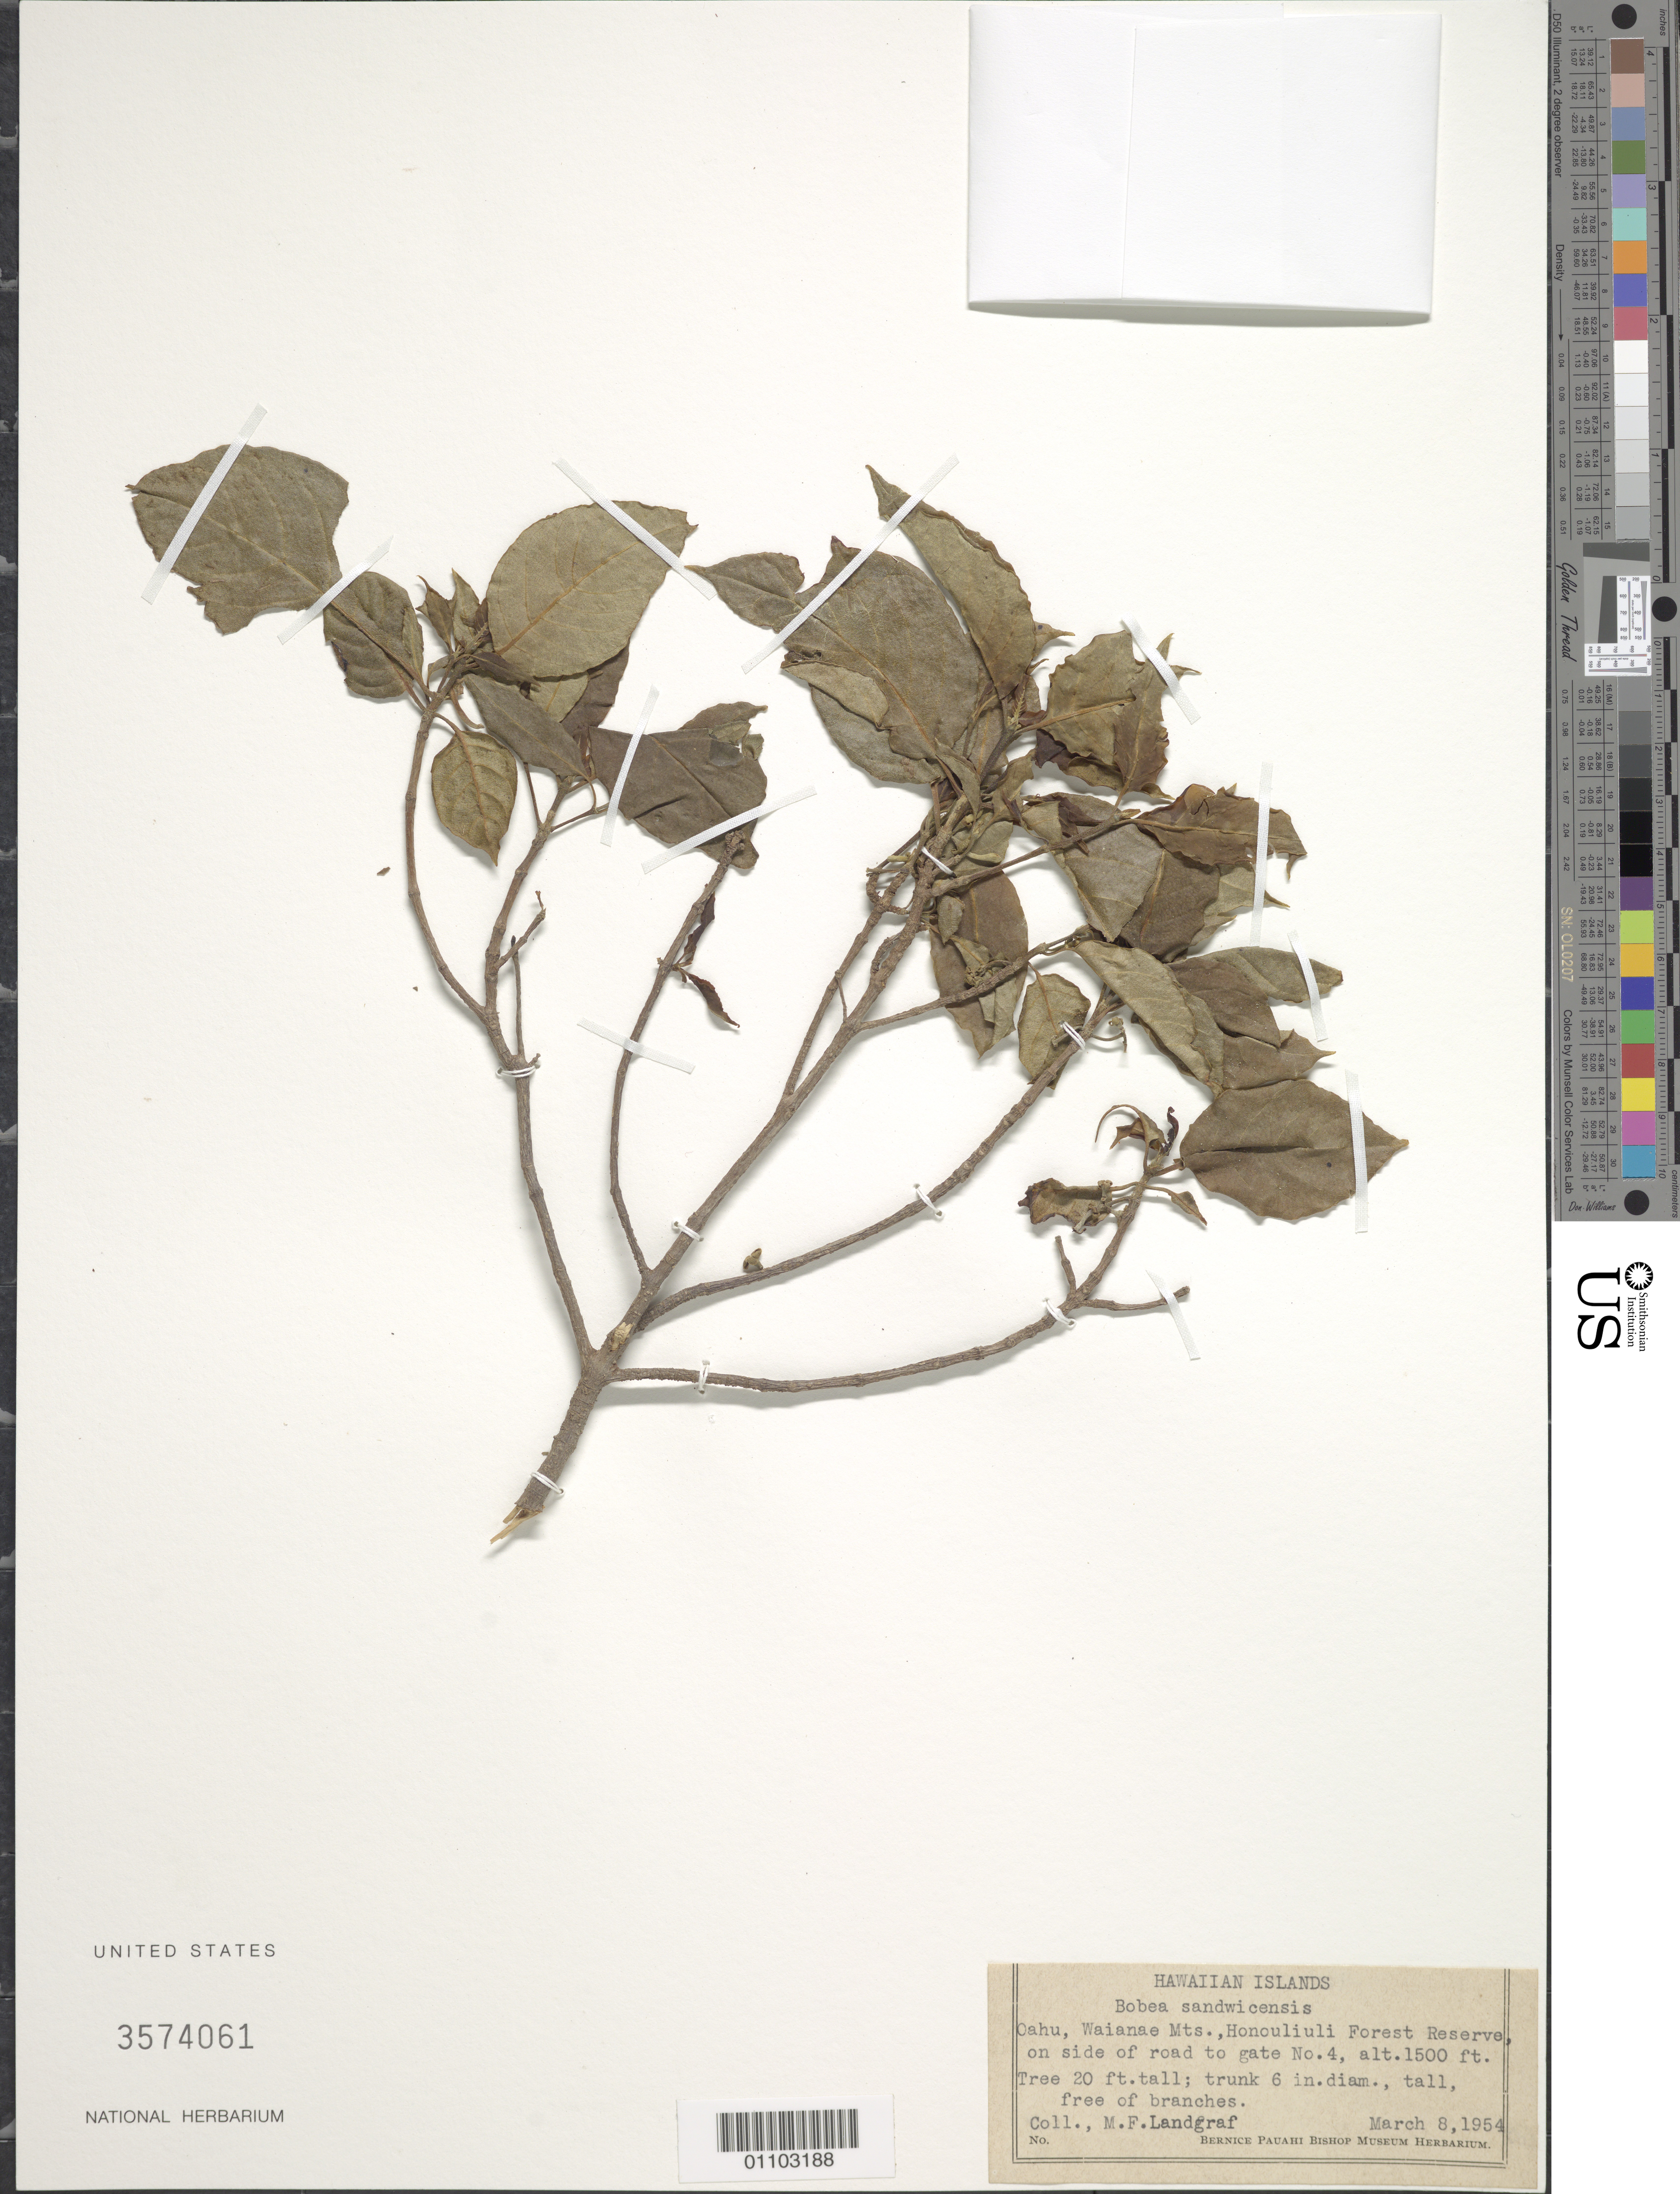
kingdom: Plantae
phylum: Tracheophyta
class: Magnoliopsida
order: Gentianales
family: Rubiaceae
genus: Bobea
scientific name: Bobea sandwicensis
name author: (A. Gray) Hillebr.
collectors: M. Landgraf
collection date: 1954-03-08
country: United States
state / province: Hawaii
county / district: Honolulu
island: Oahu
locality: Waianae Mts., Honouliuli Forest Reserve, on side of road to gate # 4.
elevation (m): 457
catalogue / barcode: US 3574061